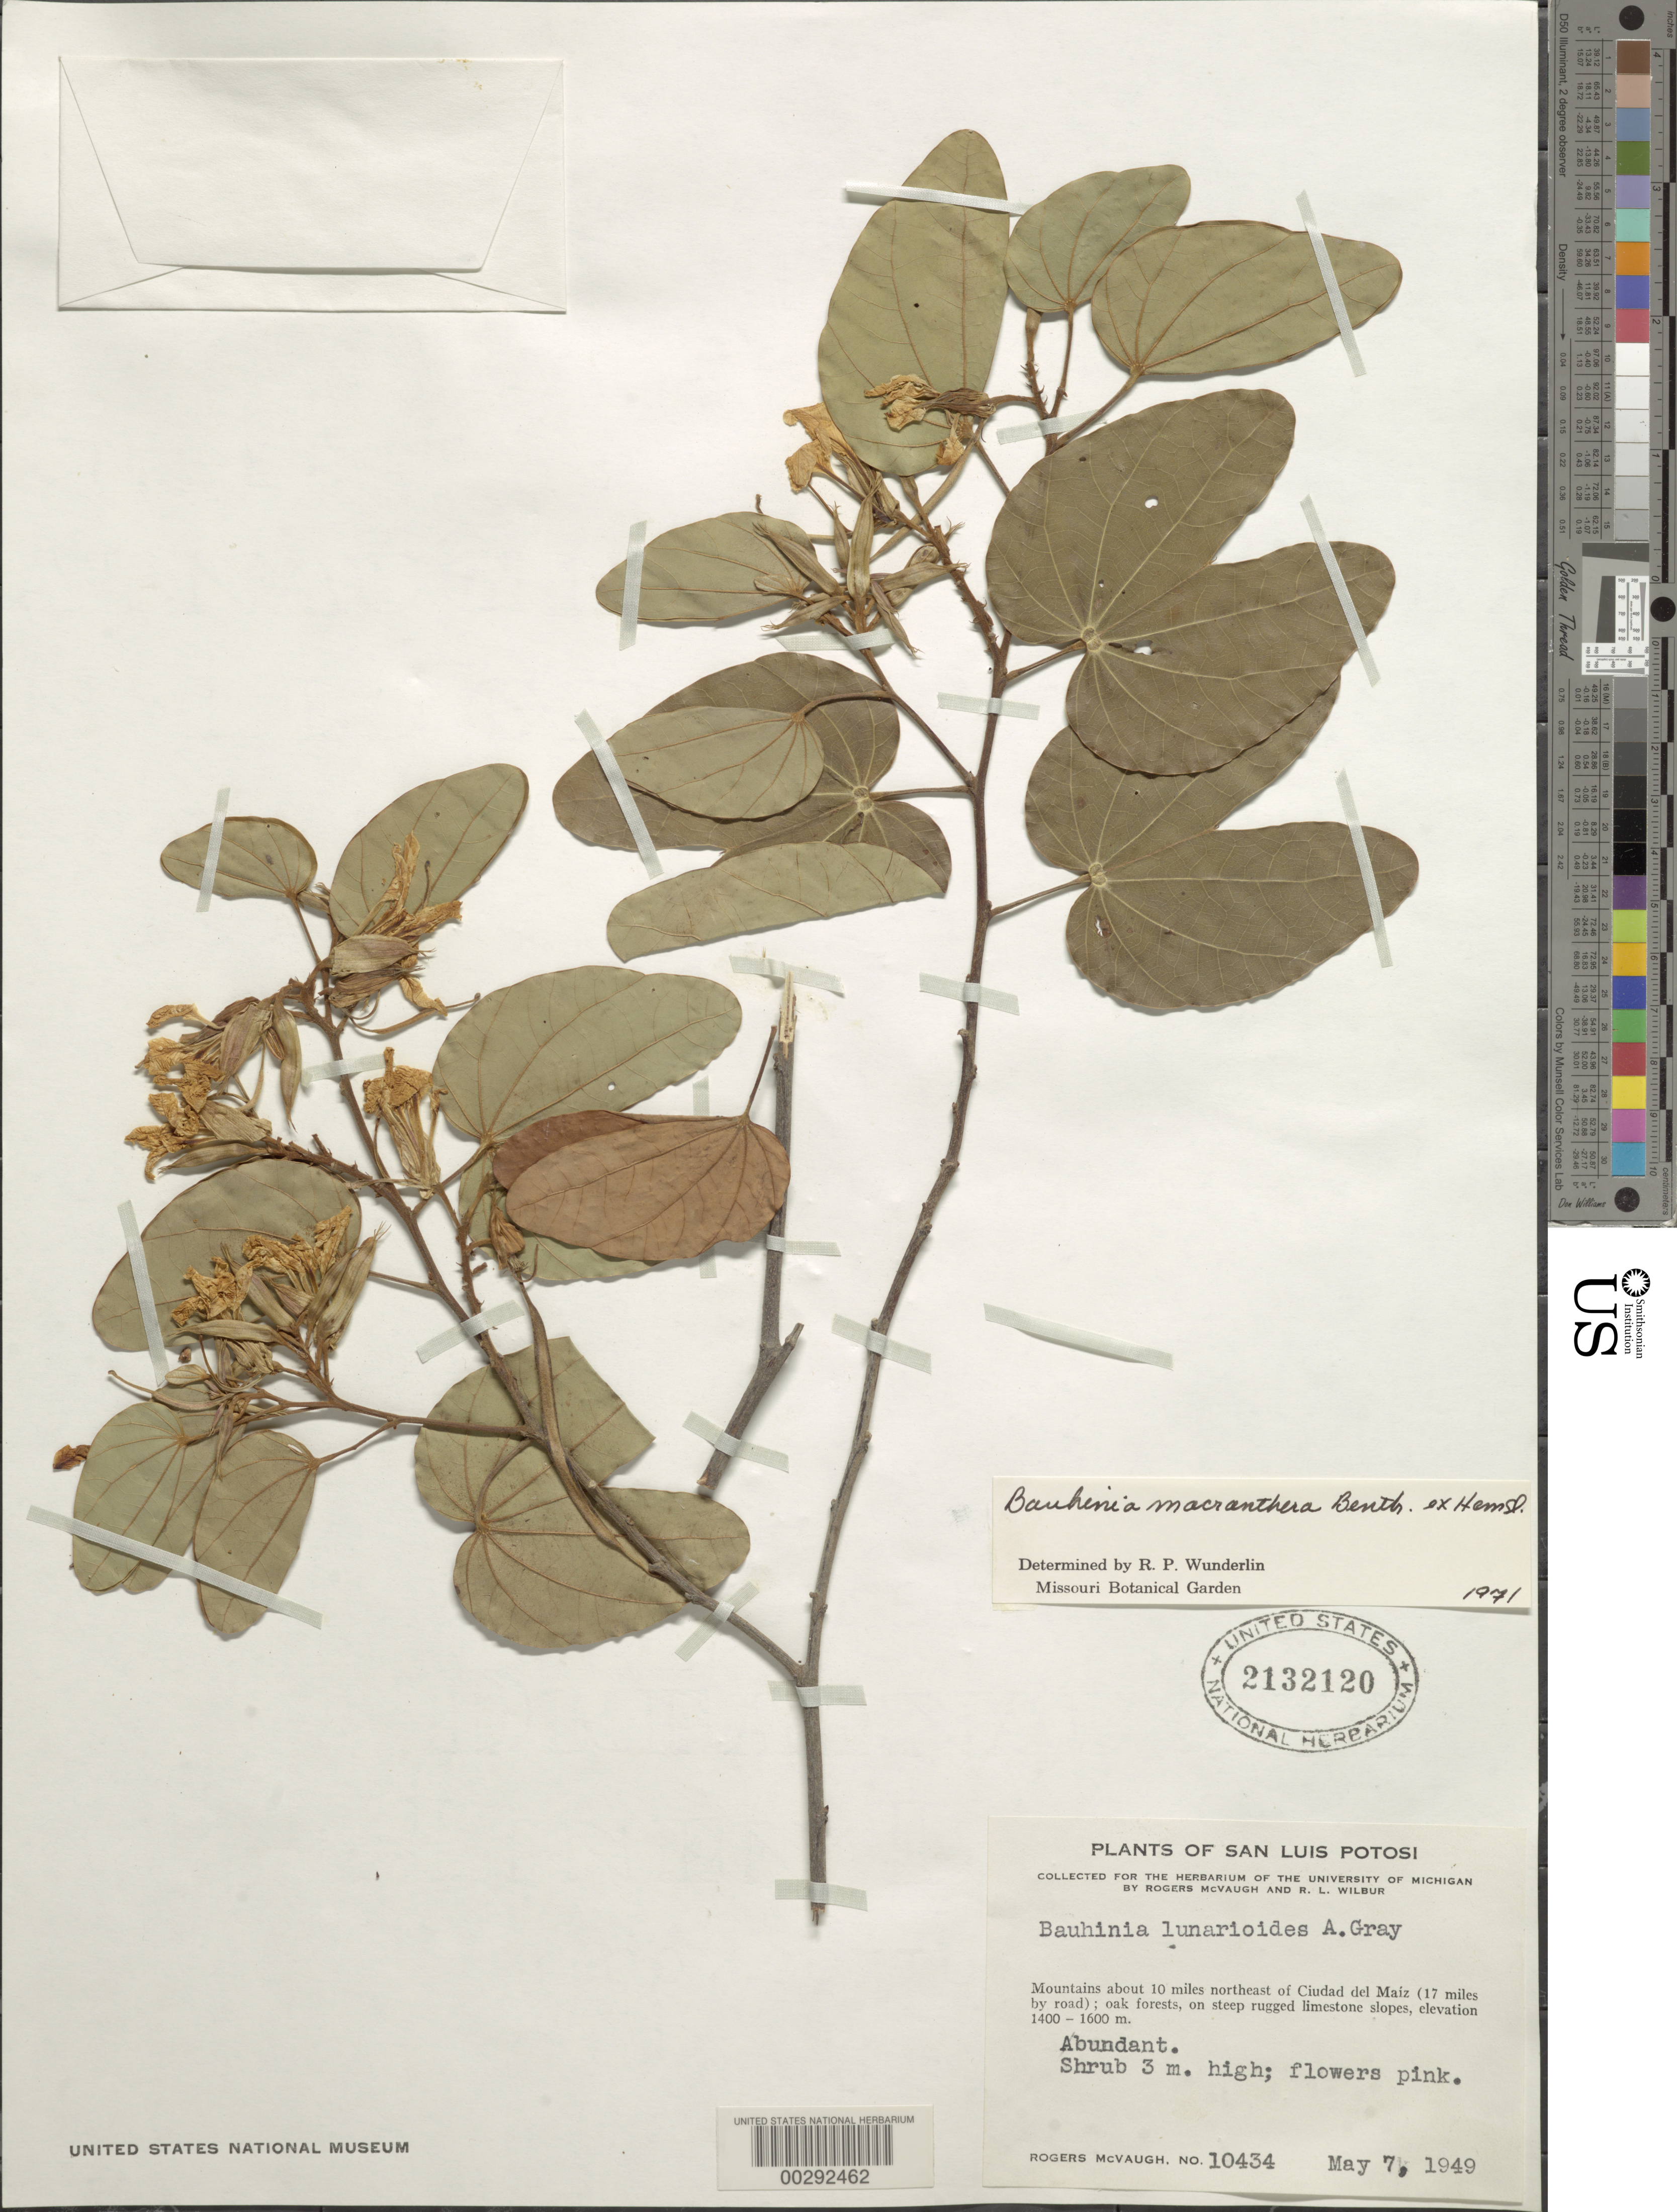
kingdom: Plantae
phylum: Tracheophyta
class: Magnoliopsida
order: Fabales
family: Fabaceae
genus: Bauhinia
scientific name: Bauhinia macranthera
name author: Benth. ex Hemsl.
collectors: R. McVaugh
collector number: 10434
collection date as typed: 07 May 1949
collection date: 1949-05-07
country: Mexico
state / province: San Luis Potosí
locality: Mountains about 10 mi NE of Ciudad del Maiz (17 mi by road)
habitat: Forests on steep rugged limestone slopes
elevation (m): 1400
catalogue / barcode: US 2132120